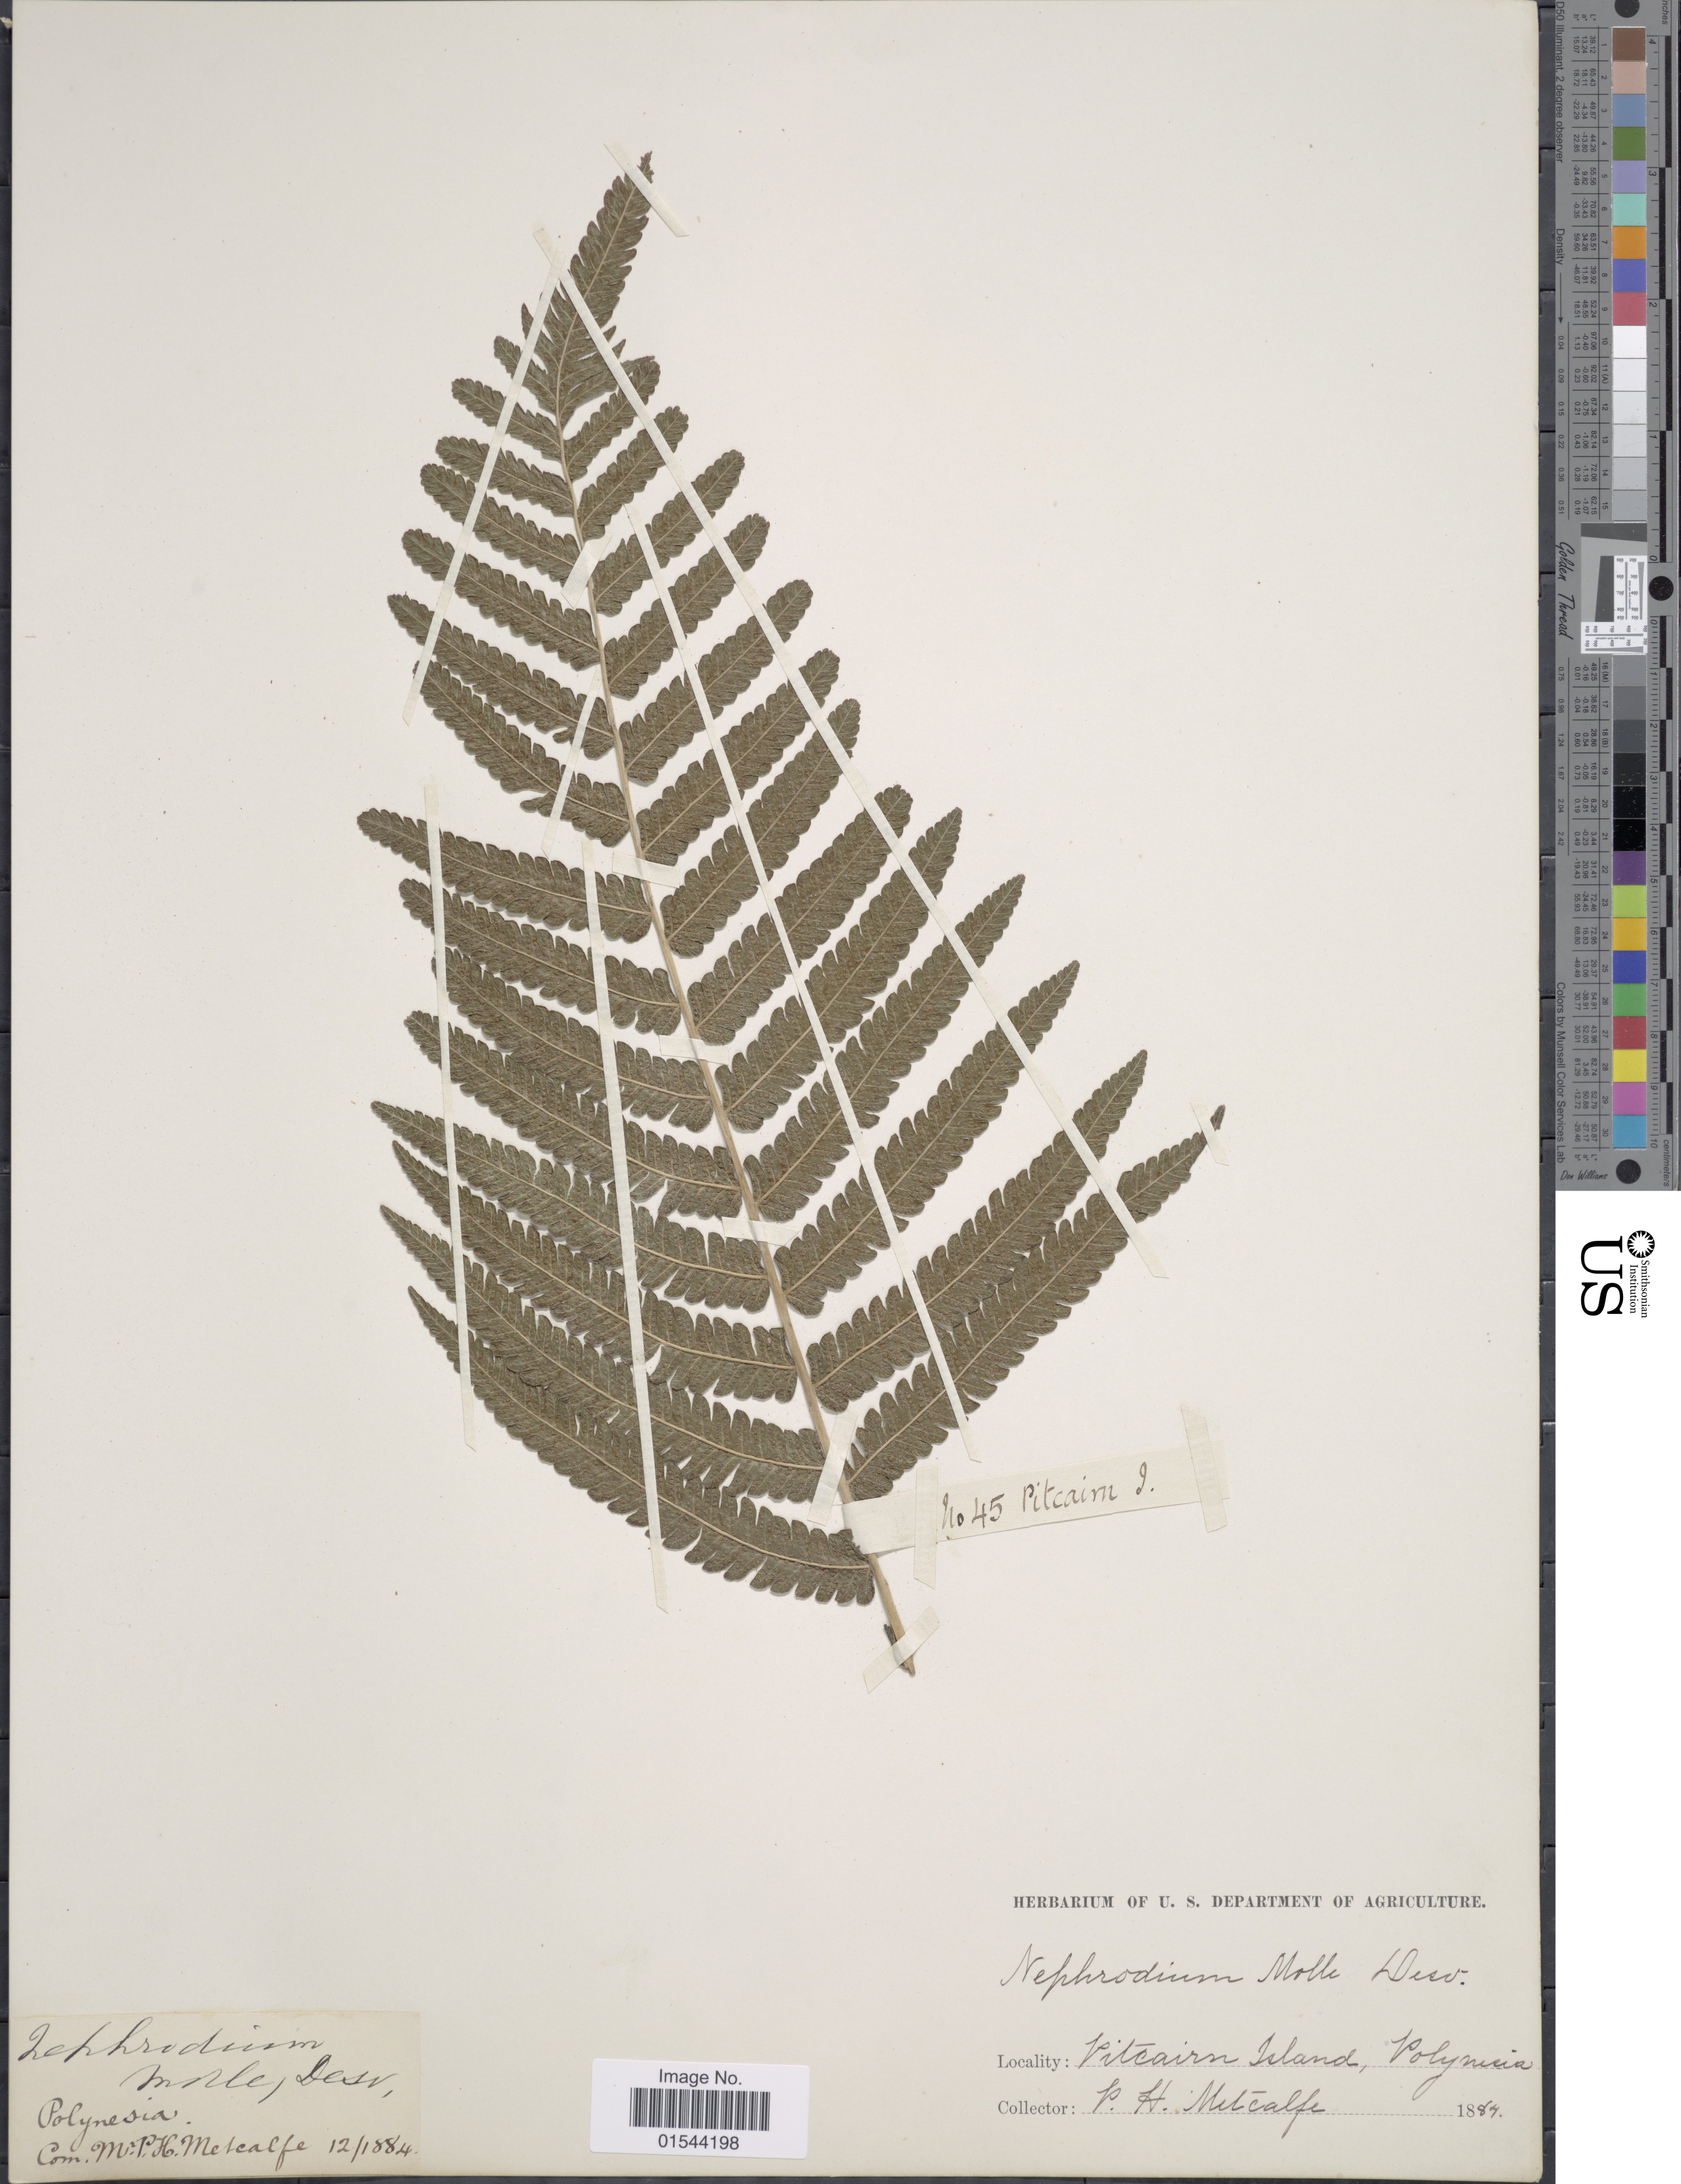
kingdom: Plantae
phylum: Tracheophyta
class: Polypodiopsida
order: Polypodiales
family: Thelypteridaceae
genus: Christella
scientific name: Christella parasitica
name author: (L.) H. Lév.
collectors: P. Metcalfe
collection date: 1884-12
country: Pitcairn Islands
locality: Pitcairn Island, Polynesia